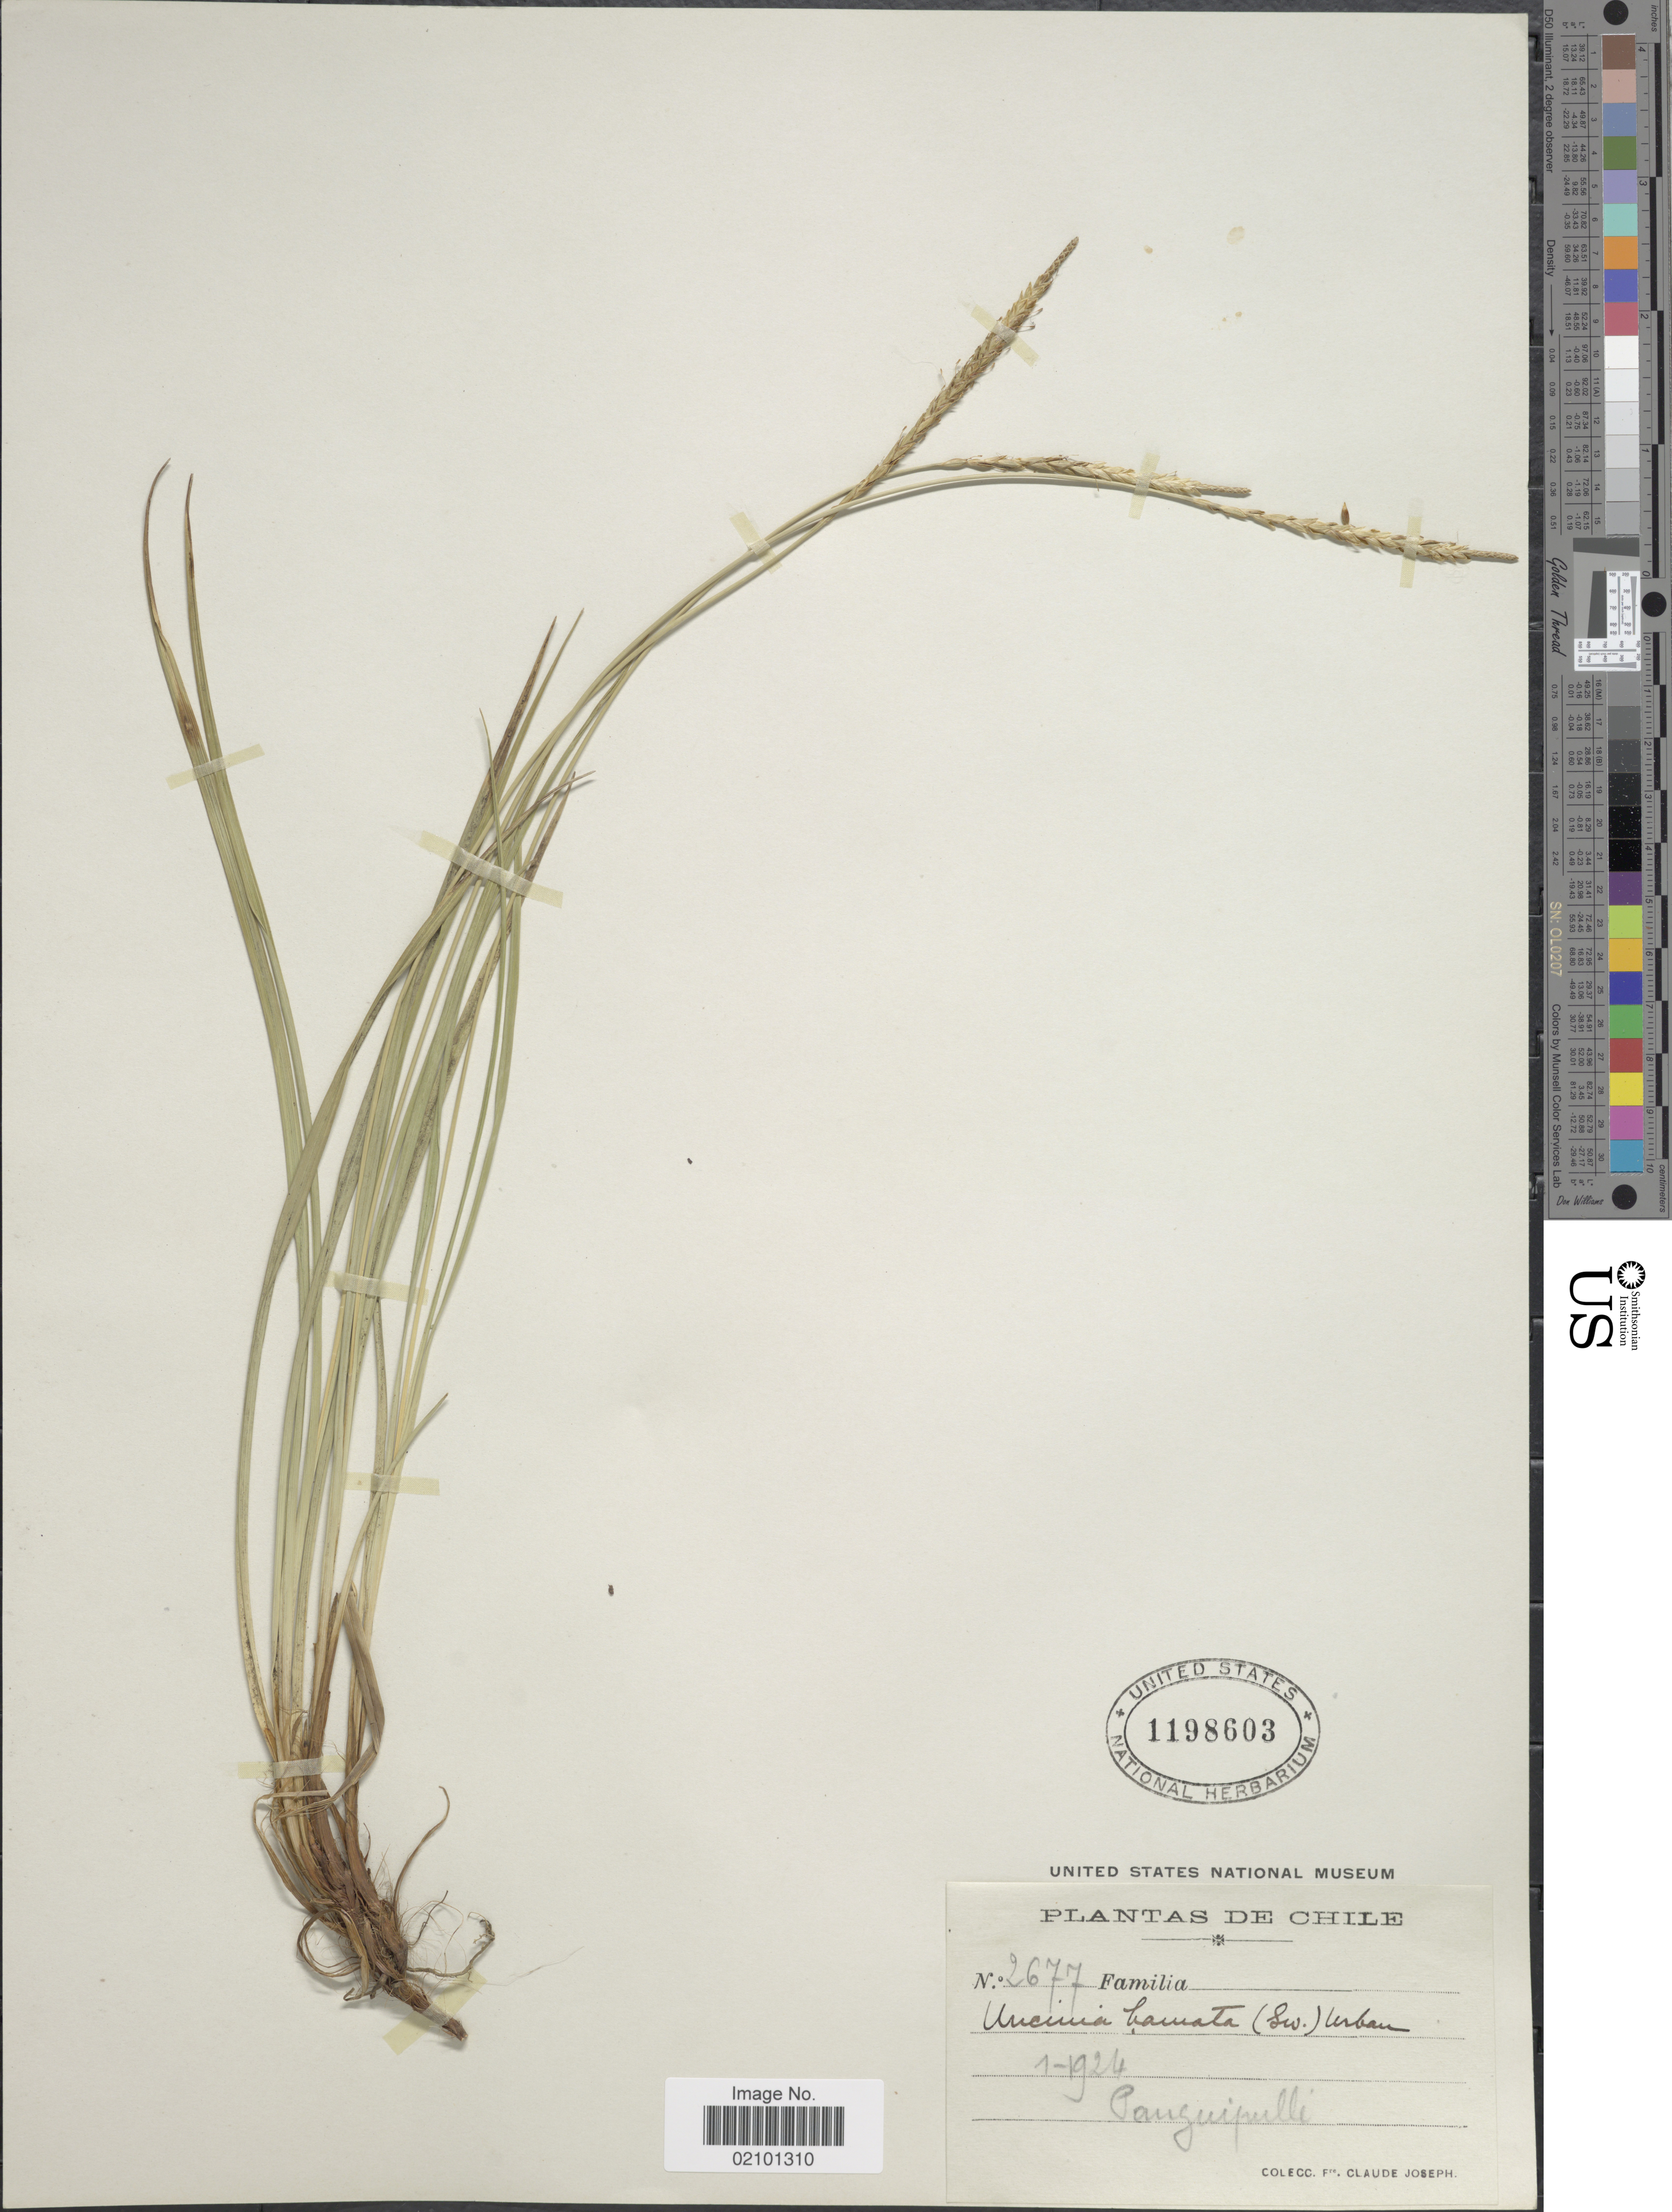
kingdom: Plantae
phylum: Tracheophyta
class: Liliopsida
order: Poales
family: Cyperaceae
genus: Carex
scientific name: Carex delacosta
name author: Kuntze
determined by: Jimnéz-Mejias, Pedro, (UPOS), Universidad Pablo de Olavide (SPAIN)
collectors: Bro. Claude-Joseph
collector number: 2677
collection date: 1924-01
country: Chile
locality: Panguipulli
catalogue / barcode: US 1198603